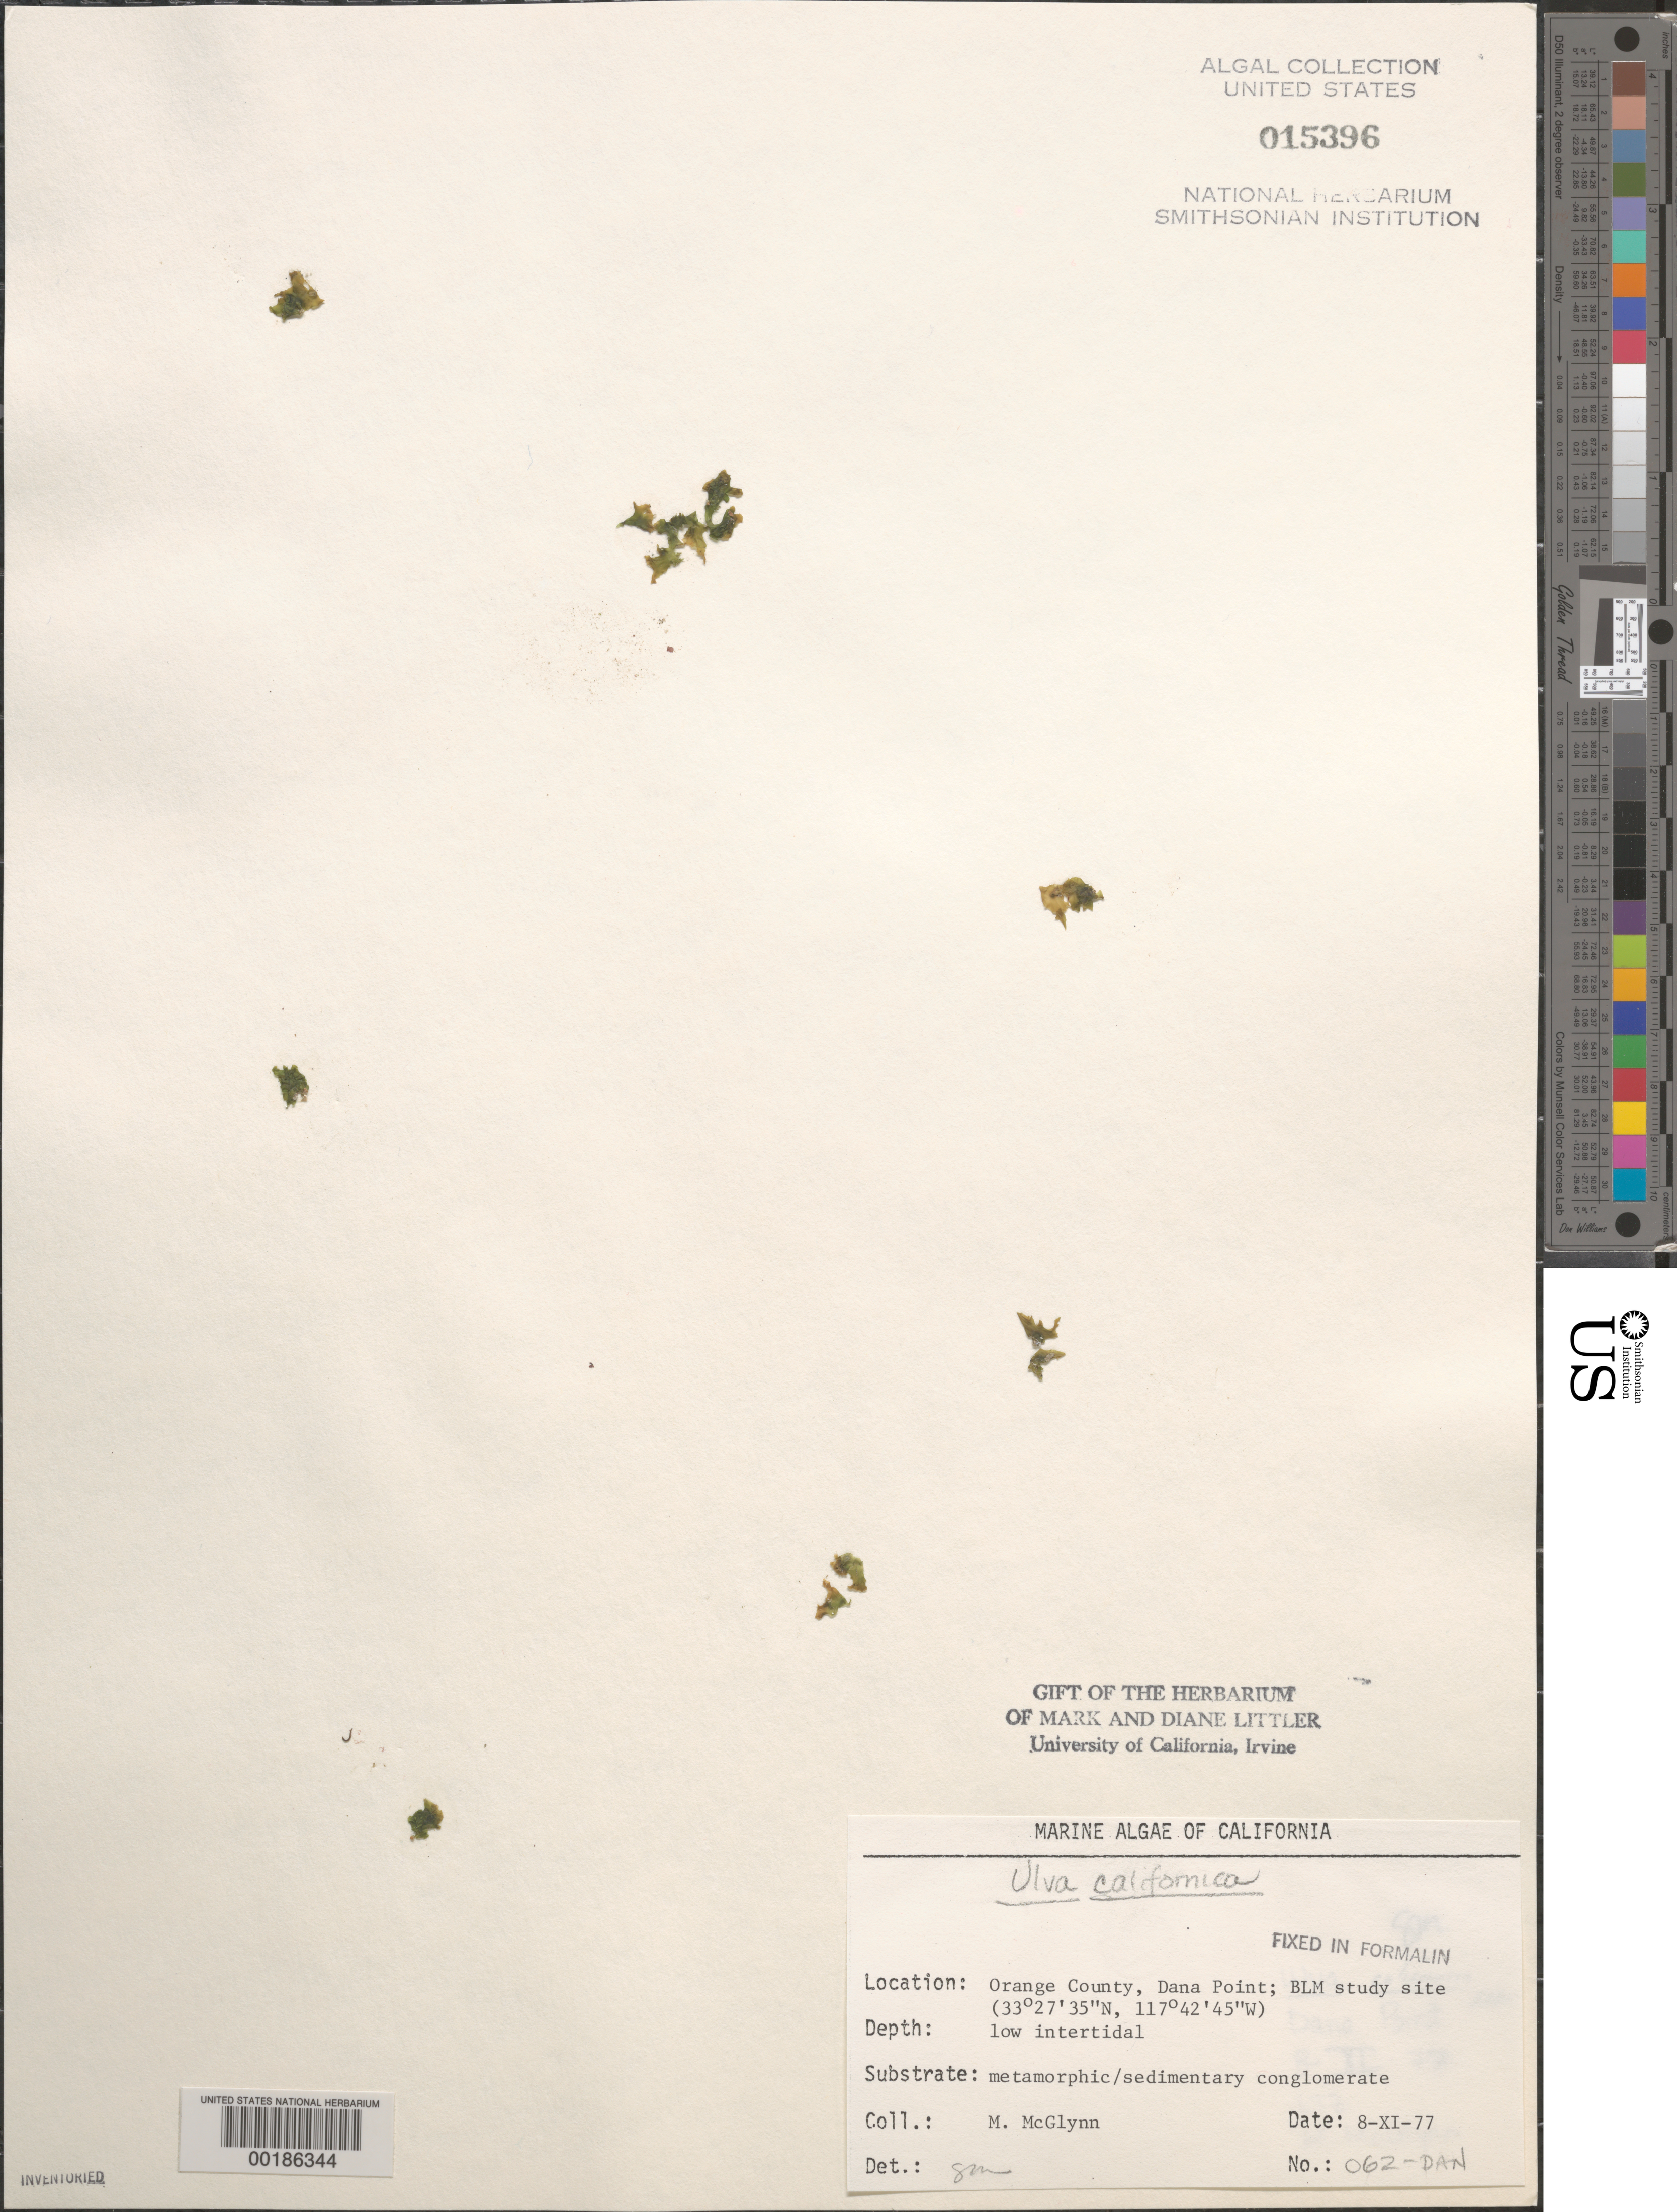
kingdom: Plantae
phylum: Chlorophyta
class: Ulvophyceae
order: Ulvales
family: Ulvaceae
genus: Ulva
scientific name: Ulva californica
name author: N.Wille in Collins et al.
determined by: Murray, S. N.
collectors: M. McGlynn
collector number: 062-DAN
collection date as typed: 08 Nov 1977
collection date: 1977-11-08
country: United States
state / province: California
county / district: Orange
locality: Dana Point, 1 km north of marina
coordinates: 33 27'35"N, 117 42'45"W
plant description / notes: BLM-SOCALBIGHT Rocky Intertidal Survey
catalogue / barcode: US 15396